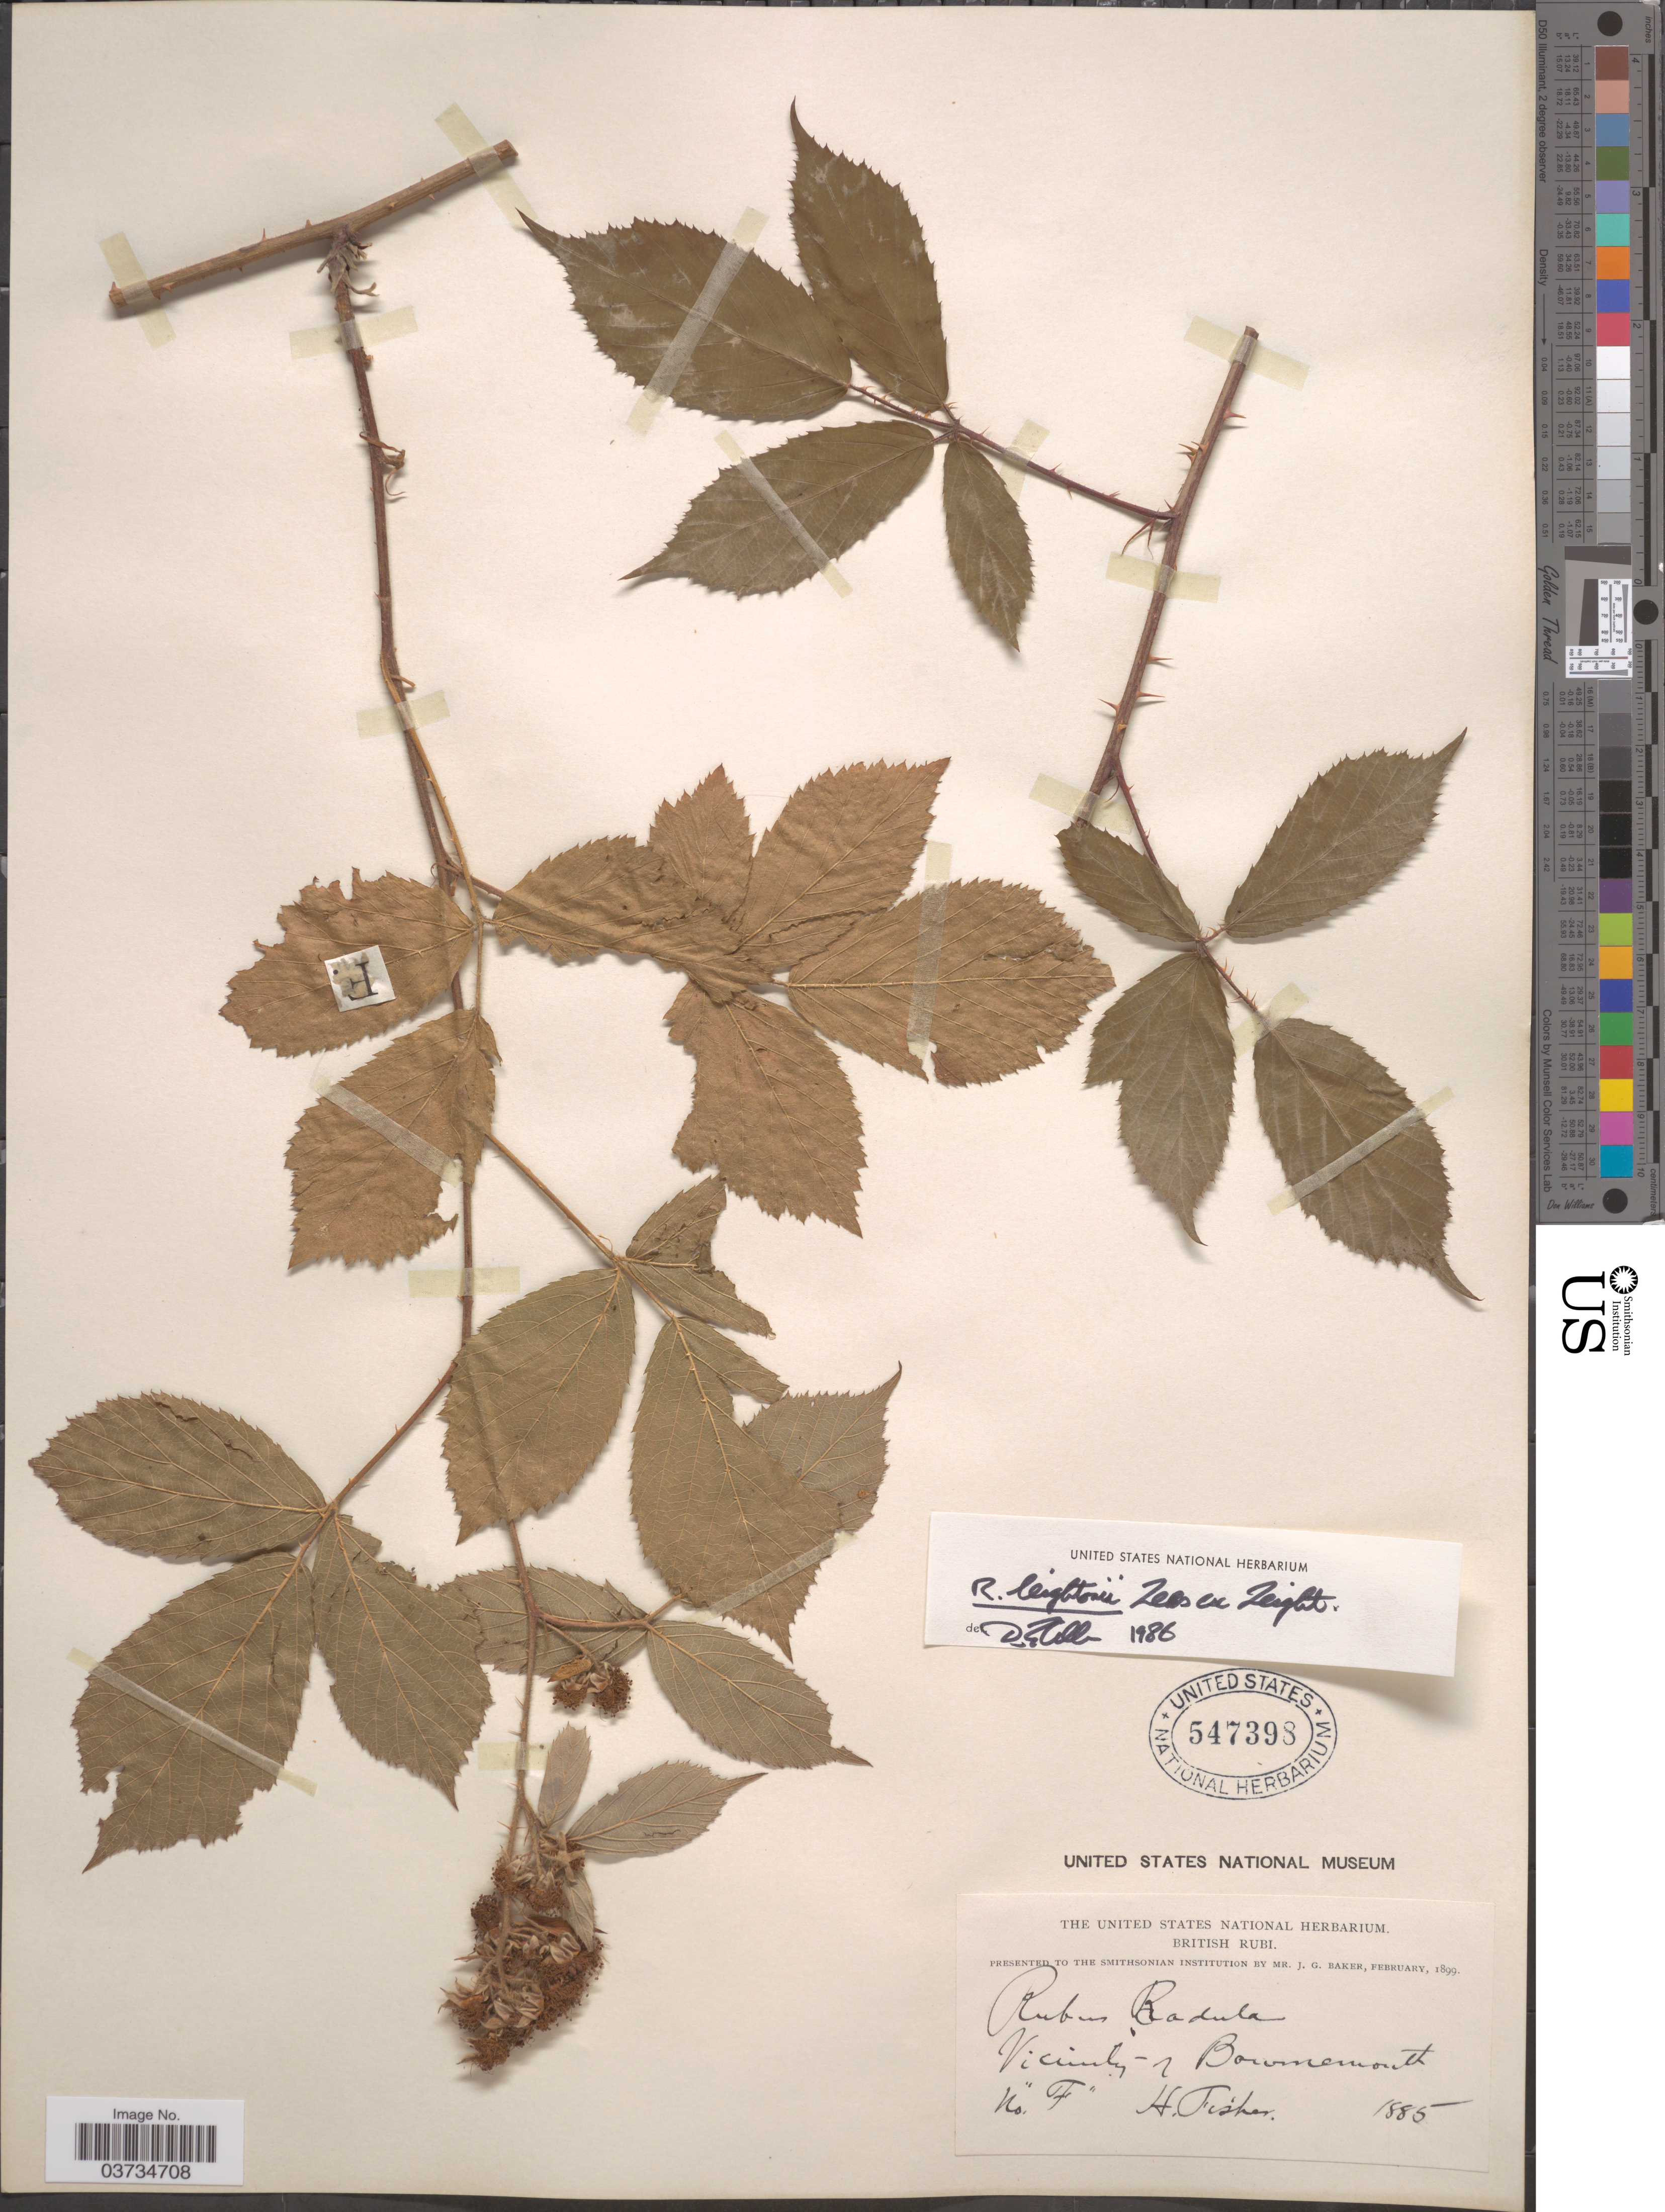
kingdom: Plantae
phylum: Tracheophyta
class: Magnoliopsida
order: Rosales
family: Rosaceae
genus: Rubus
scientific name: Rubus leightonii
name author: Lees ex Leight.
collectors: H. Fisher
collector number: F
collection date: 1885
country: United Kingdom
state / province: England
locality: Vicinity of Bournemouth.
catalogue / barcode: US 547398